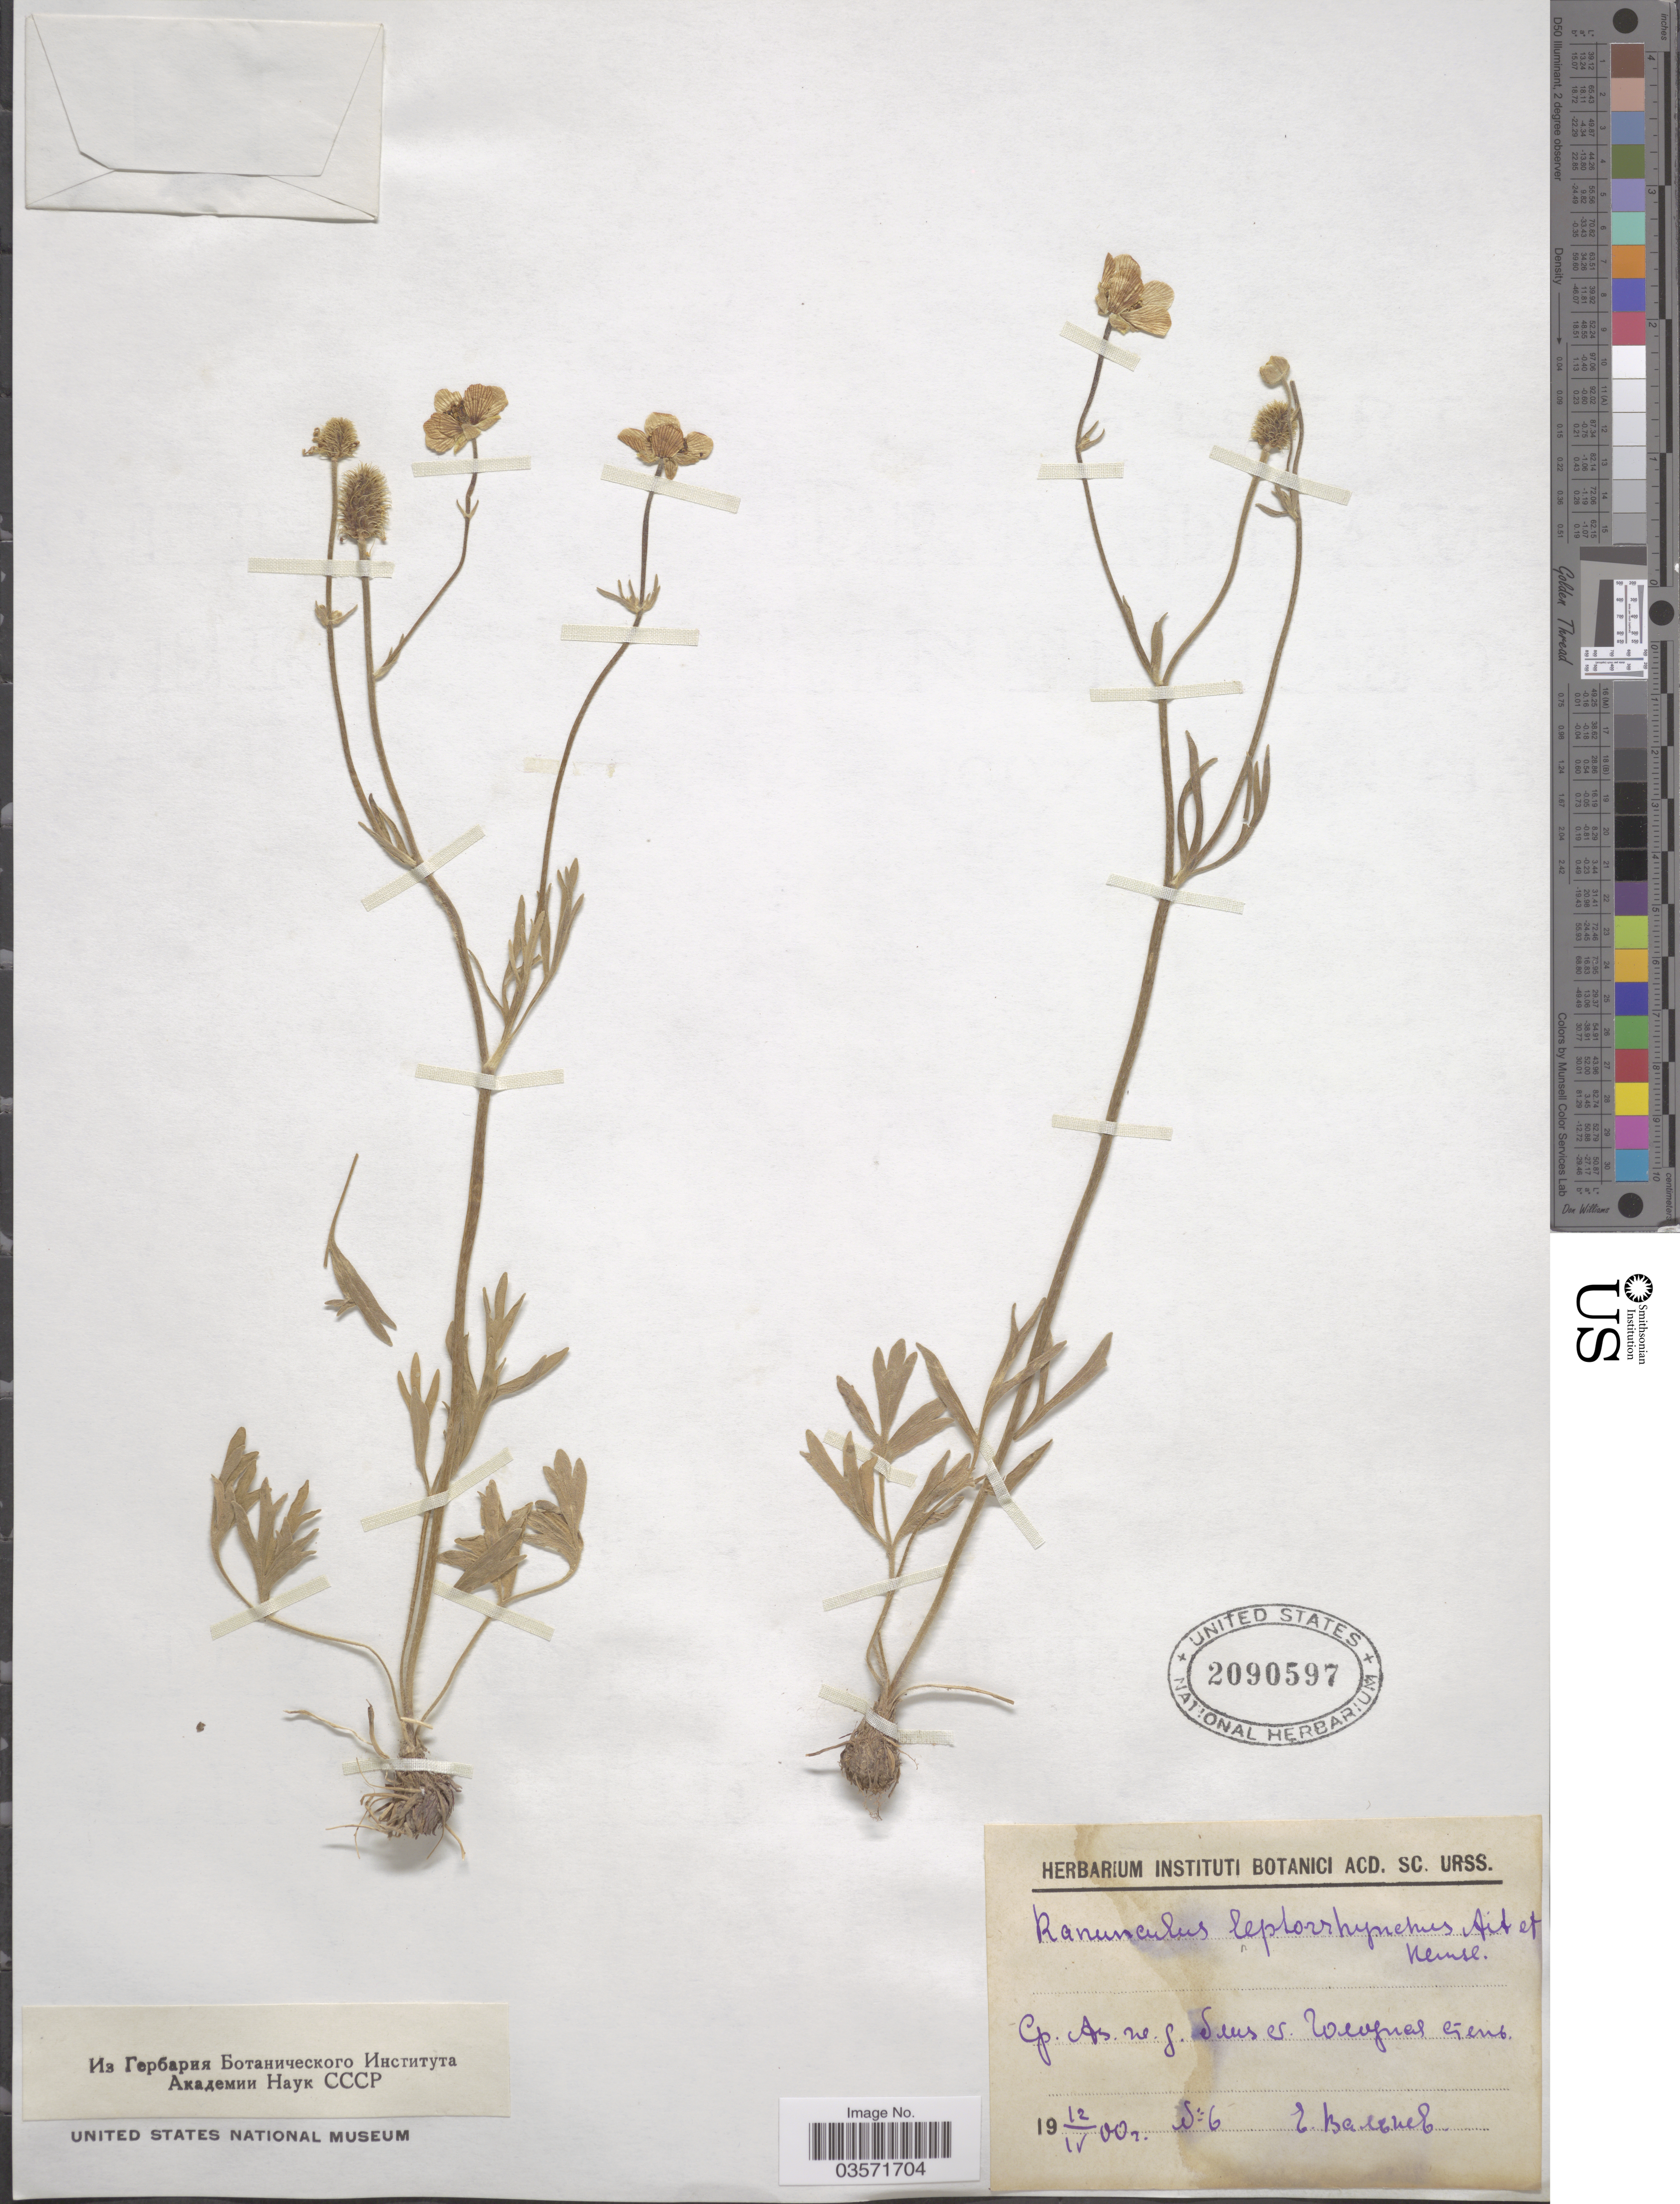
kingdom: Plantae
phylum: Tracheophyta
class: Magnoliopsida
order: Ranunculales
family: Ranunculaceae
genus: Ranunculus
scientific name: Ranunculus leptorrhynchus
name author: Aitch. & Hemsl.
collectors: E. Valnev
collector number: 6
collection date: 1900-04-12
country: Uzbekistan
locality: Railroad Station Gulistan (Golodnaya Step).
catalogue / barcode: US 2090597